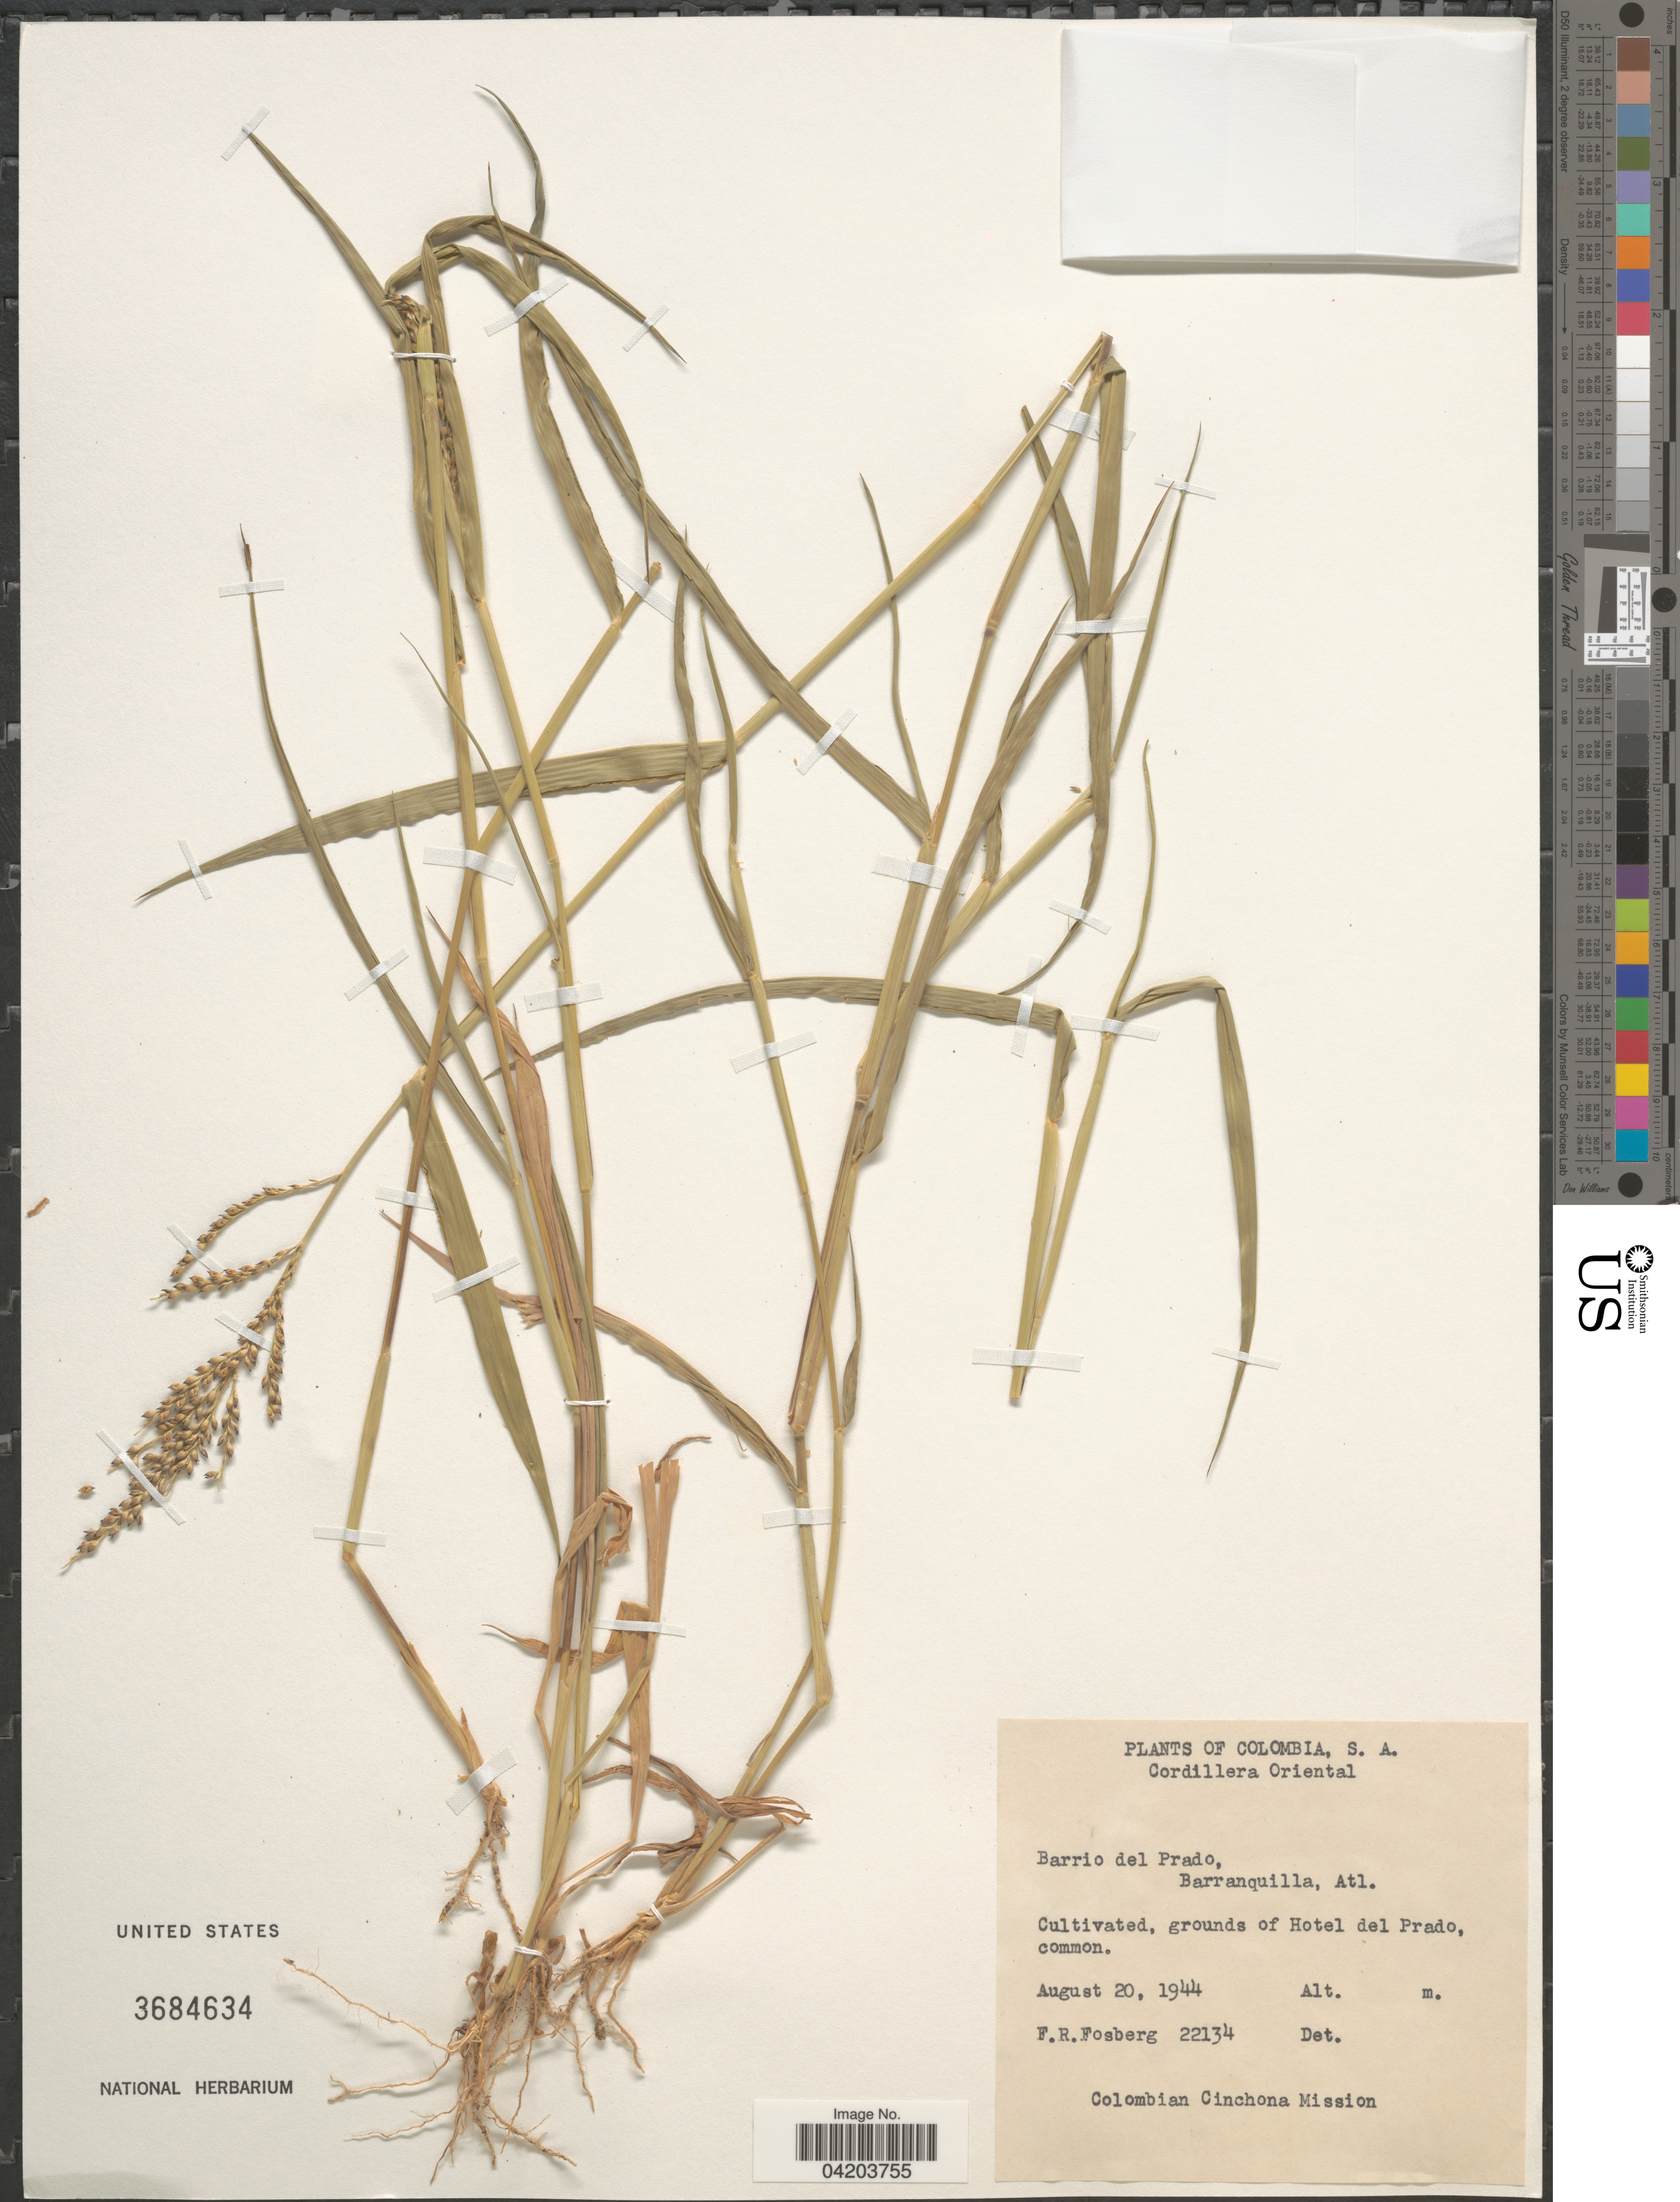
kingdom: Plantae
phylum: Tracheophyta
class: Liliopsida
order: Poales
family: Poaceae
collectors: F. R. Fosberg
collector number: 22134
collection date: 1944-08-20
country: Colombia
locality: Cordillera Oriental. Barrio del Prado, Barranquilla, Atl. Cultivated, grounds of Hotel del Prado. Colombian Cinchona Mission.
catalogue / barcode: US 3684634